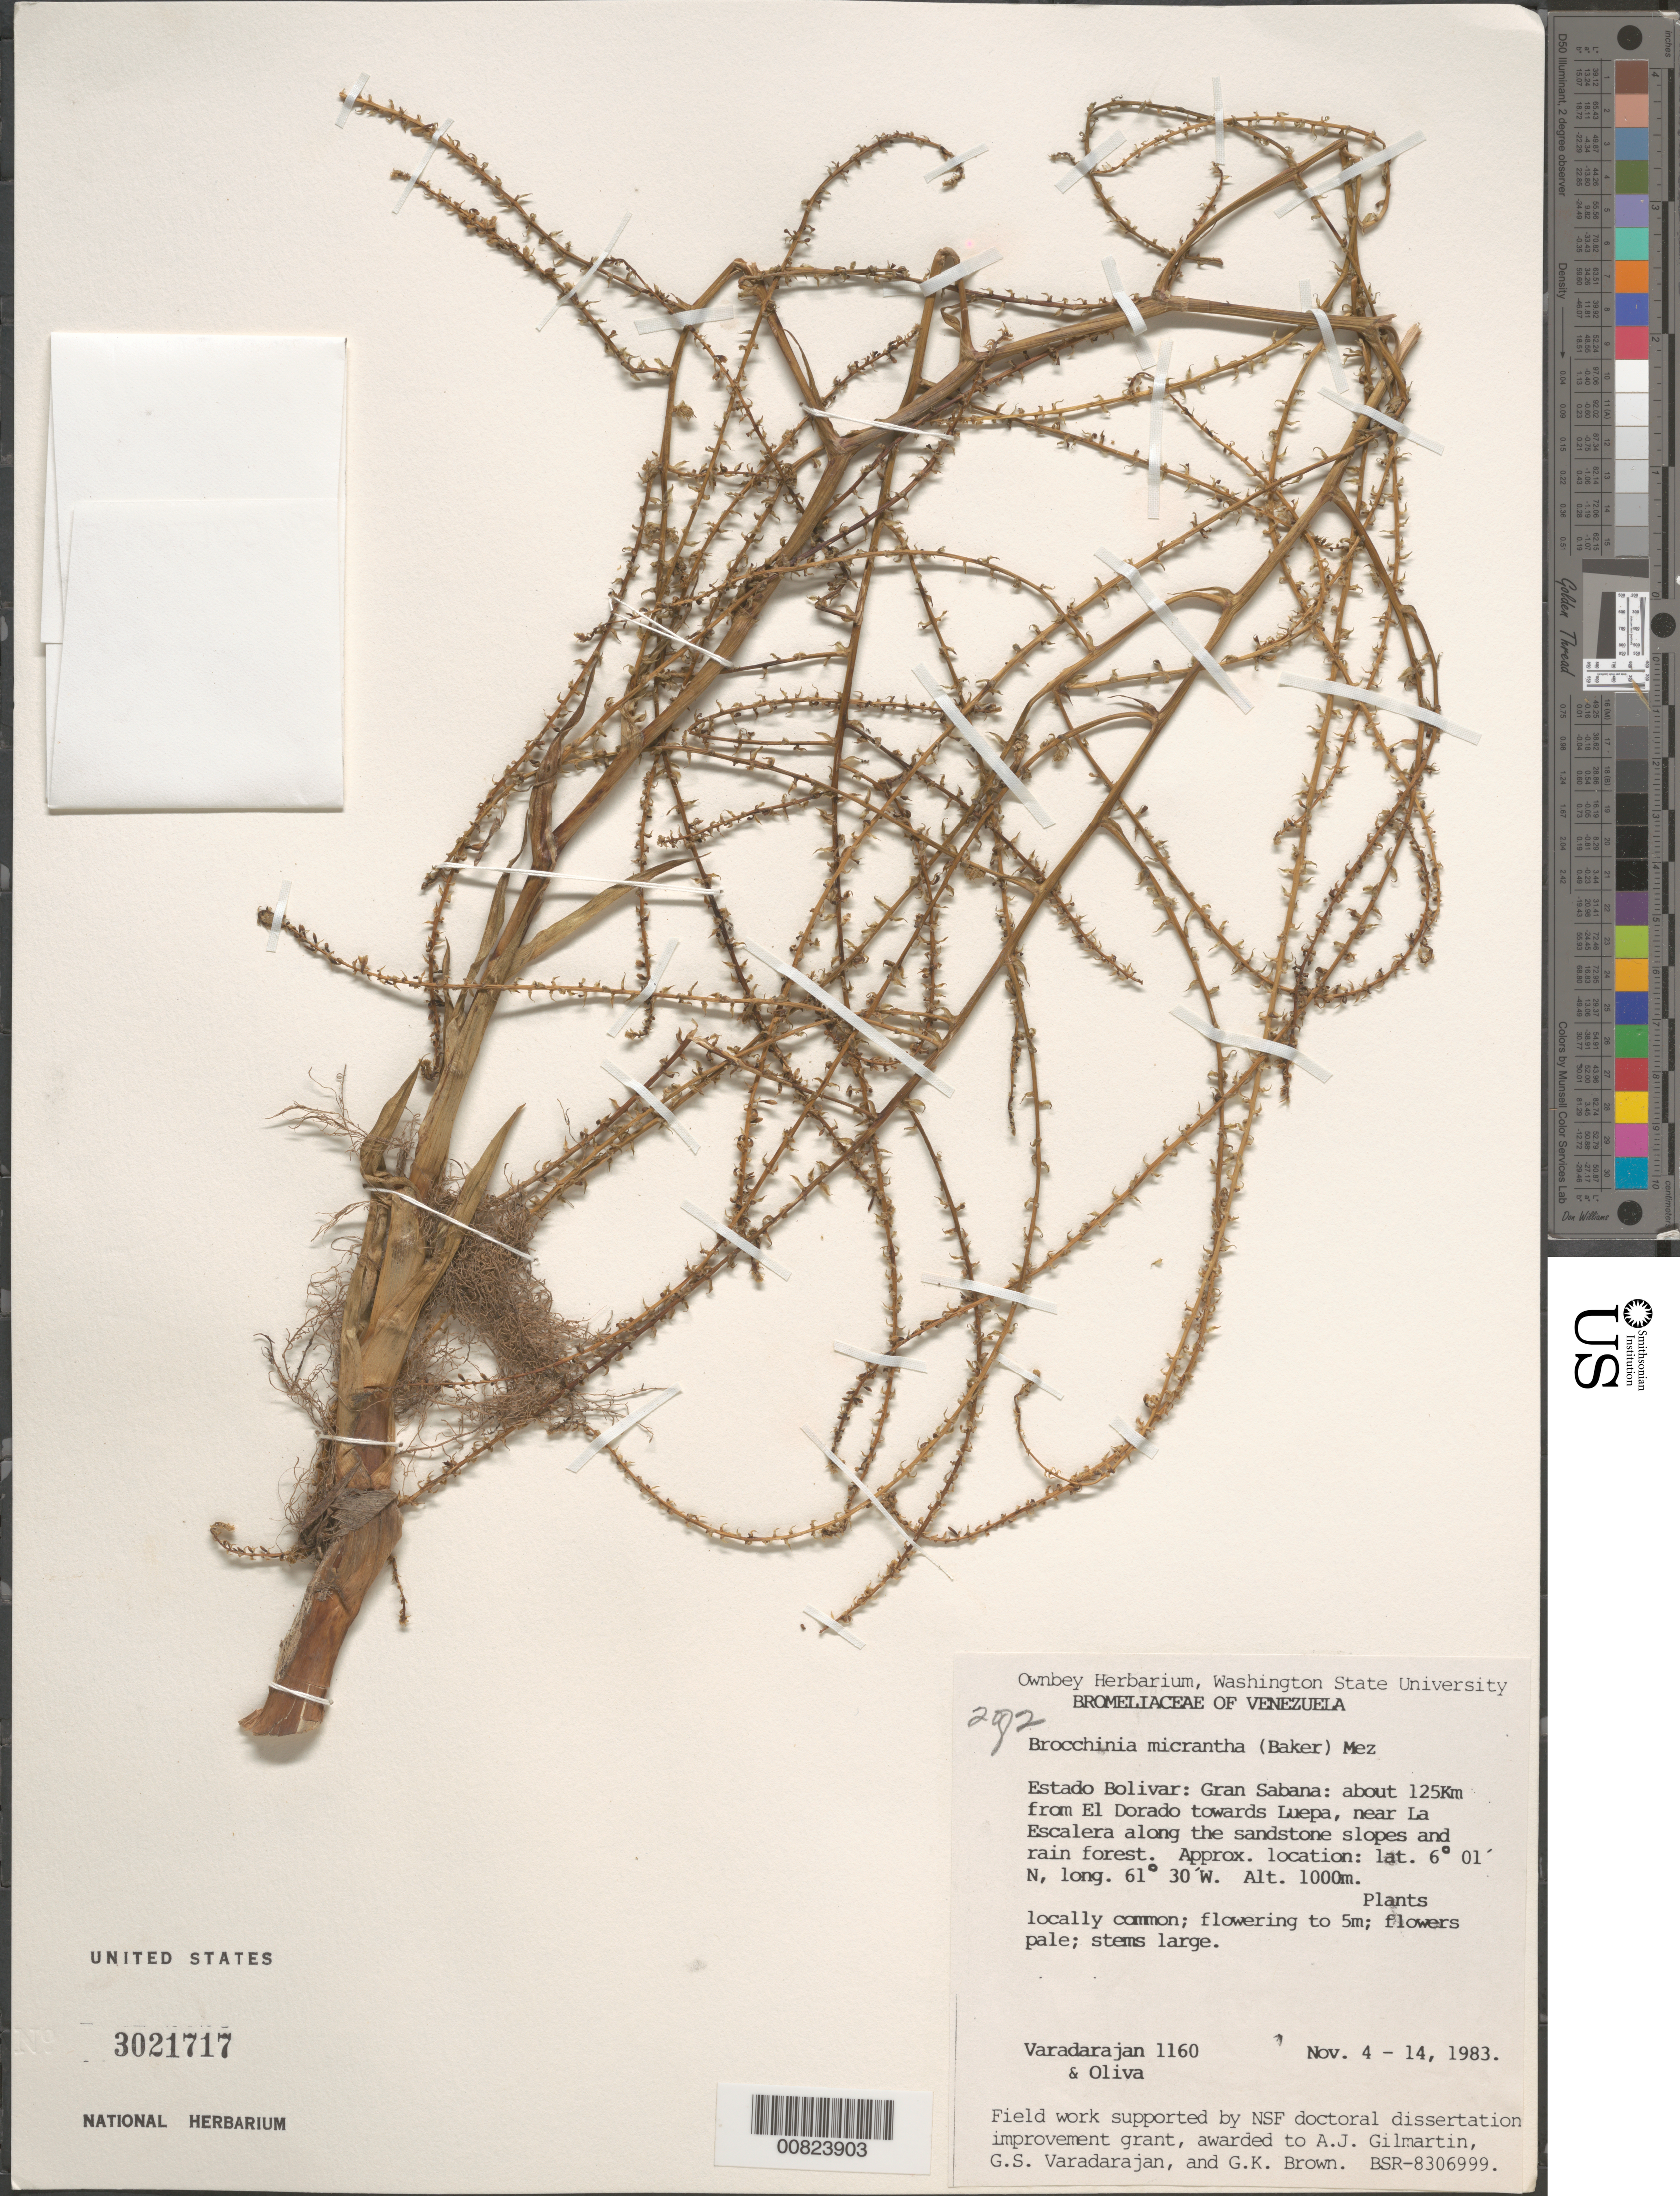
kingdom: Plantae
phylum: Tracheophyta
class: Liliopsida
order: Poales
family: Bromeliaceae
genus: Brocchinia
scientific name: Brocchinia micrantha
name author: (Baker) Mez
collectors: G. S. Varadarajan & -. Oliva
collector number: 1160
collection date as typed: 4-Nov-83 to 14-Nov-83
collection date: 1983-11-04/1983-11-14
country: Venezuela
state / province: Bolívar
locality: Gran Sabana, about 125 km from El Dorado on the road to Luepa, near La Escalera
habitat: Sandstone slopes and rain forest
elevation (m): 1000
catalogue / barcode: US 3021717